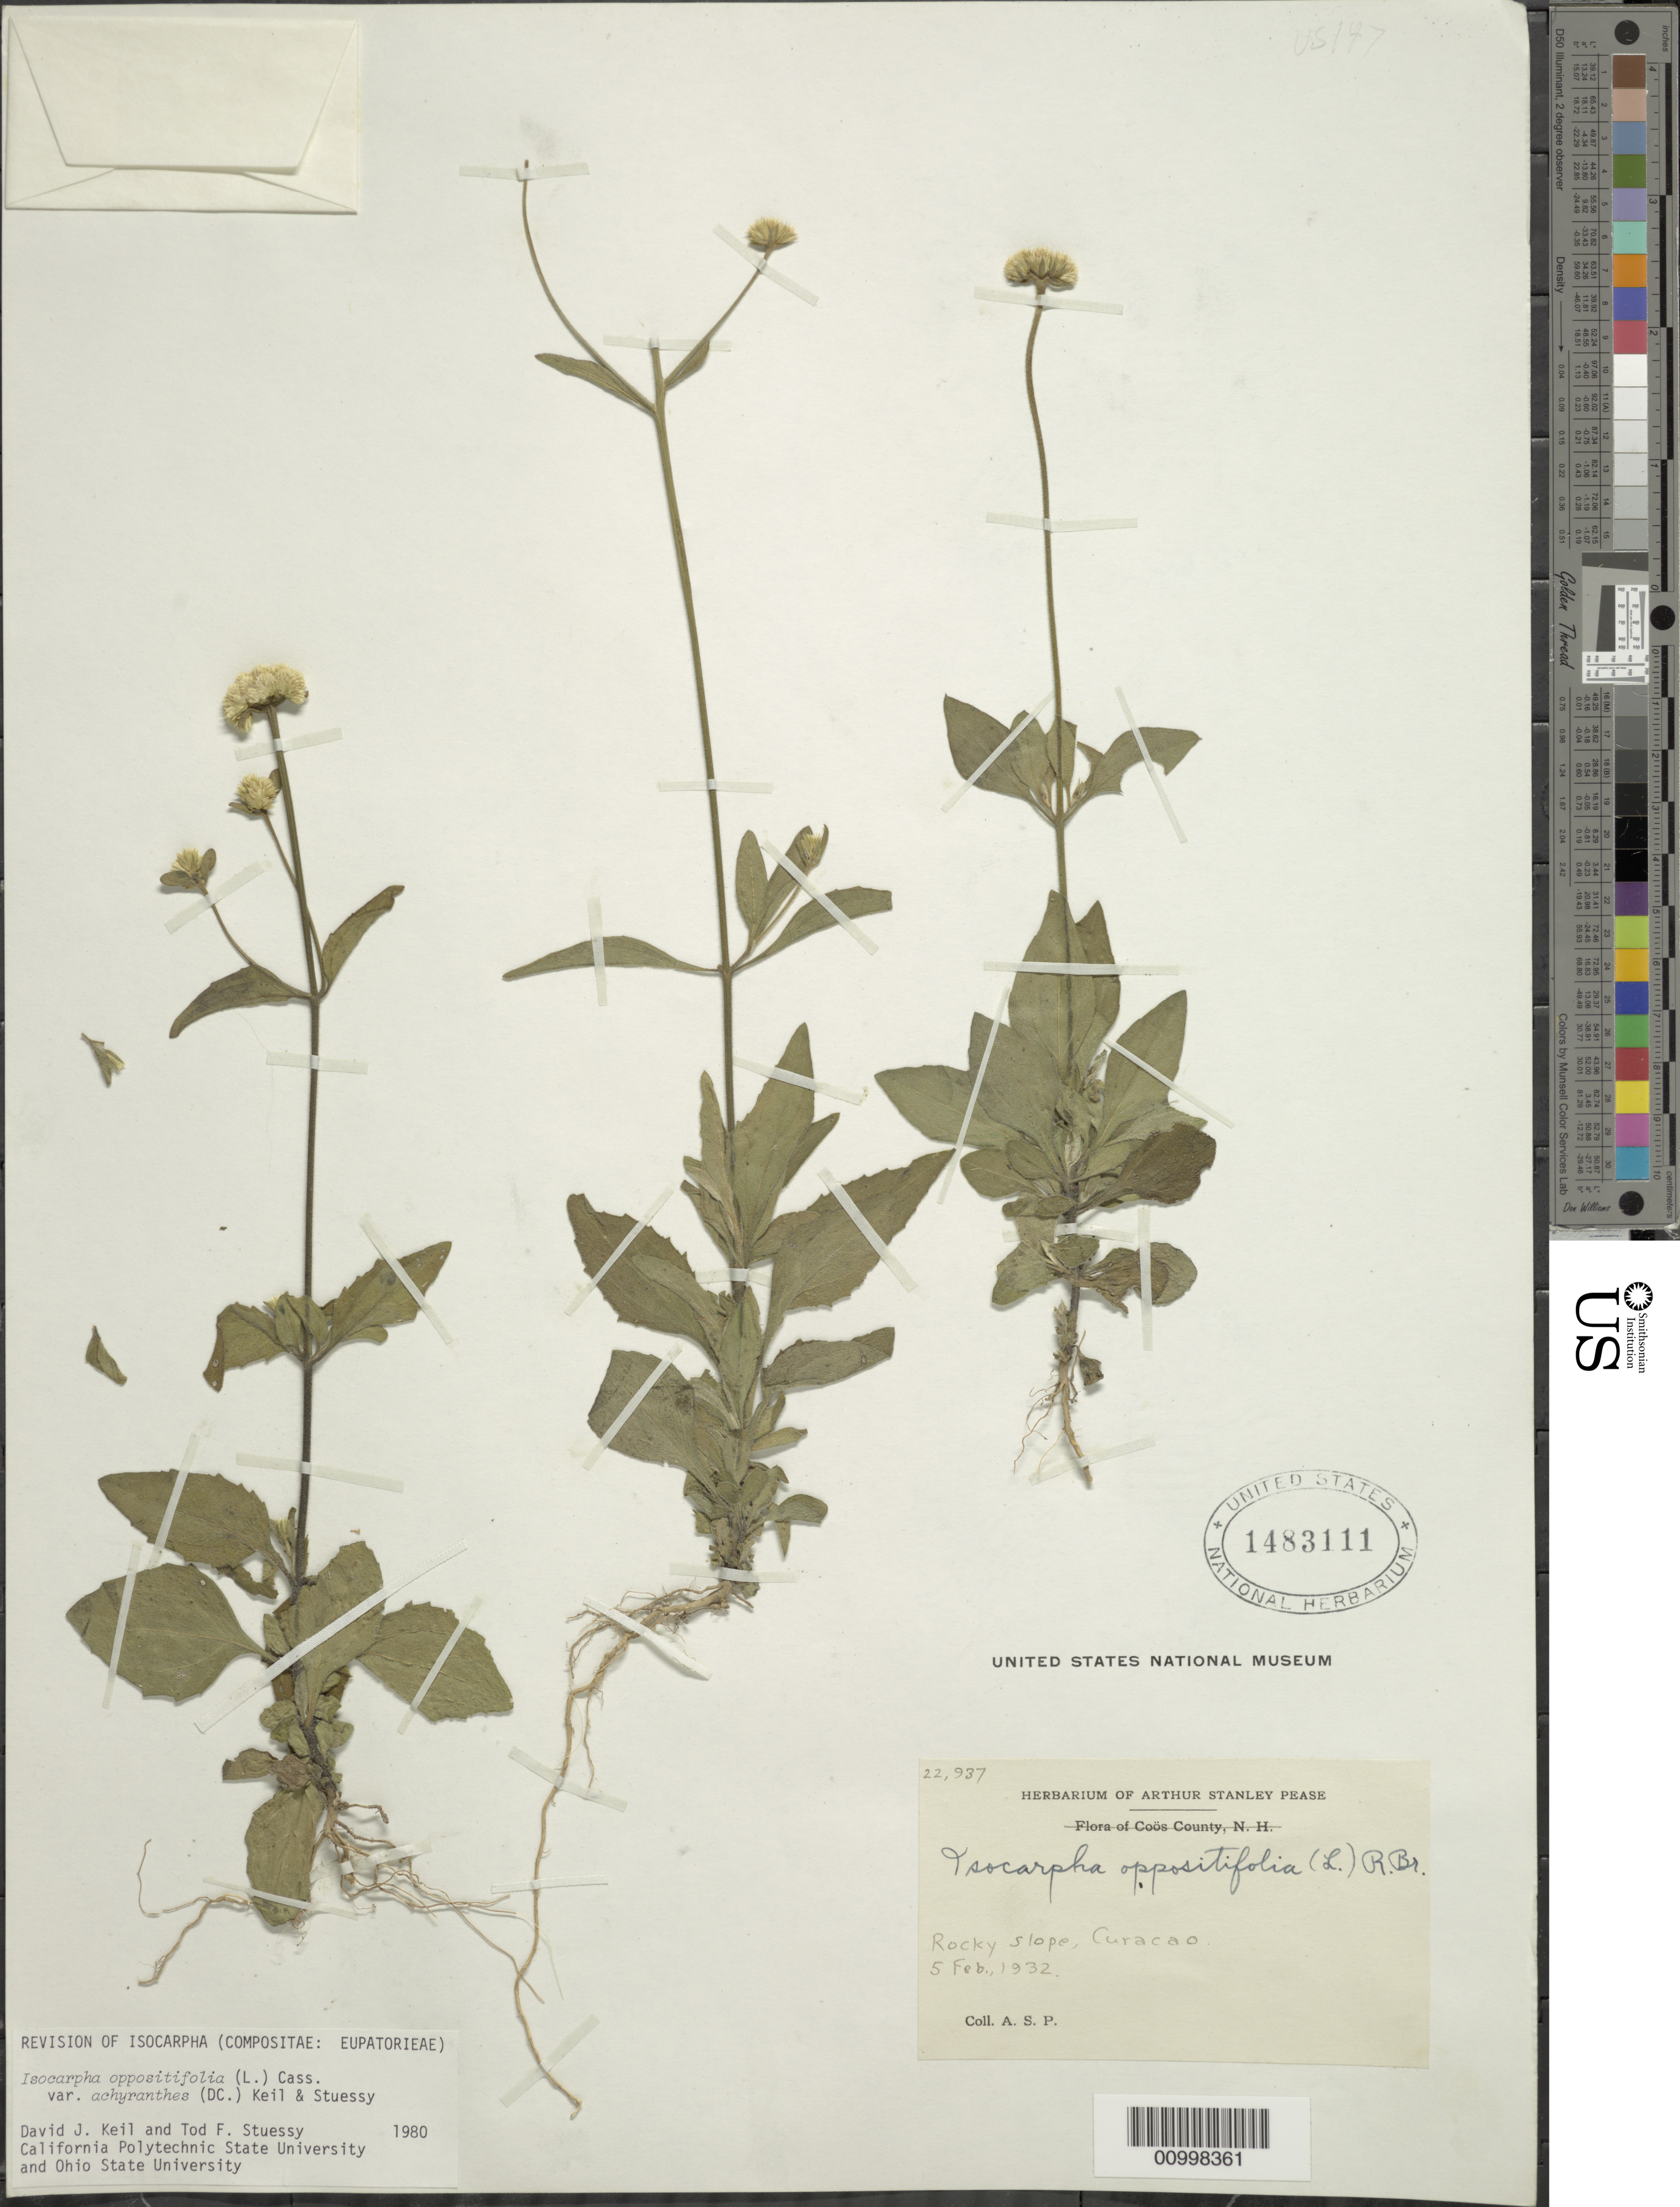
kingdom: Plantae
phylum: Tracheophyta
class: Magnoliopsida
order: Asterales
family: Asteraceae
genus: Isocarpha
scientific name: Isocarpha oppositifolia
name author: (L.) Cass.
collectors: A. S. Pease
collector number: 22937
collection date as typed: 05 Feb 1932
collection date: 1932-02-05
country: Curaçao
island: Curaçao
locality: Rocky slope.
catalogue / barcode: US 1483111